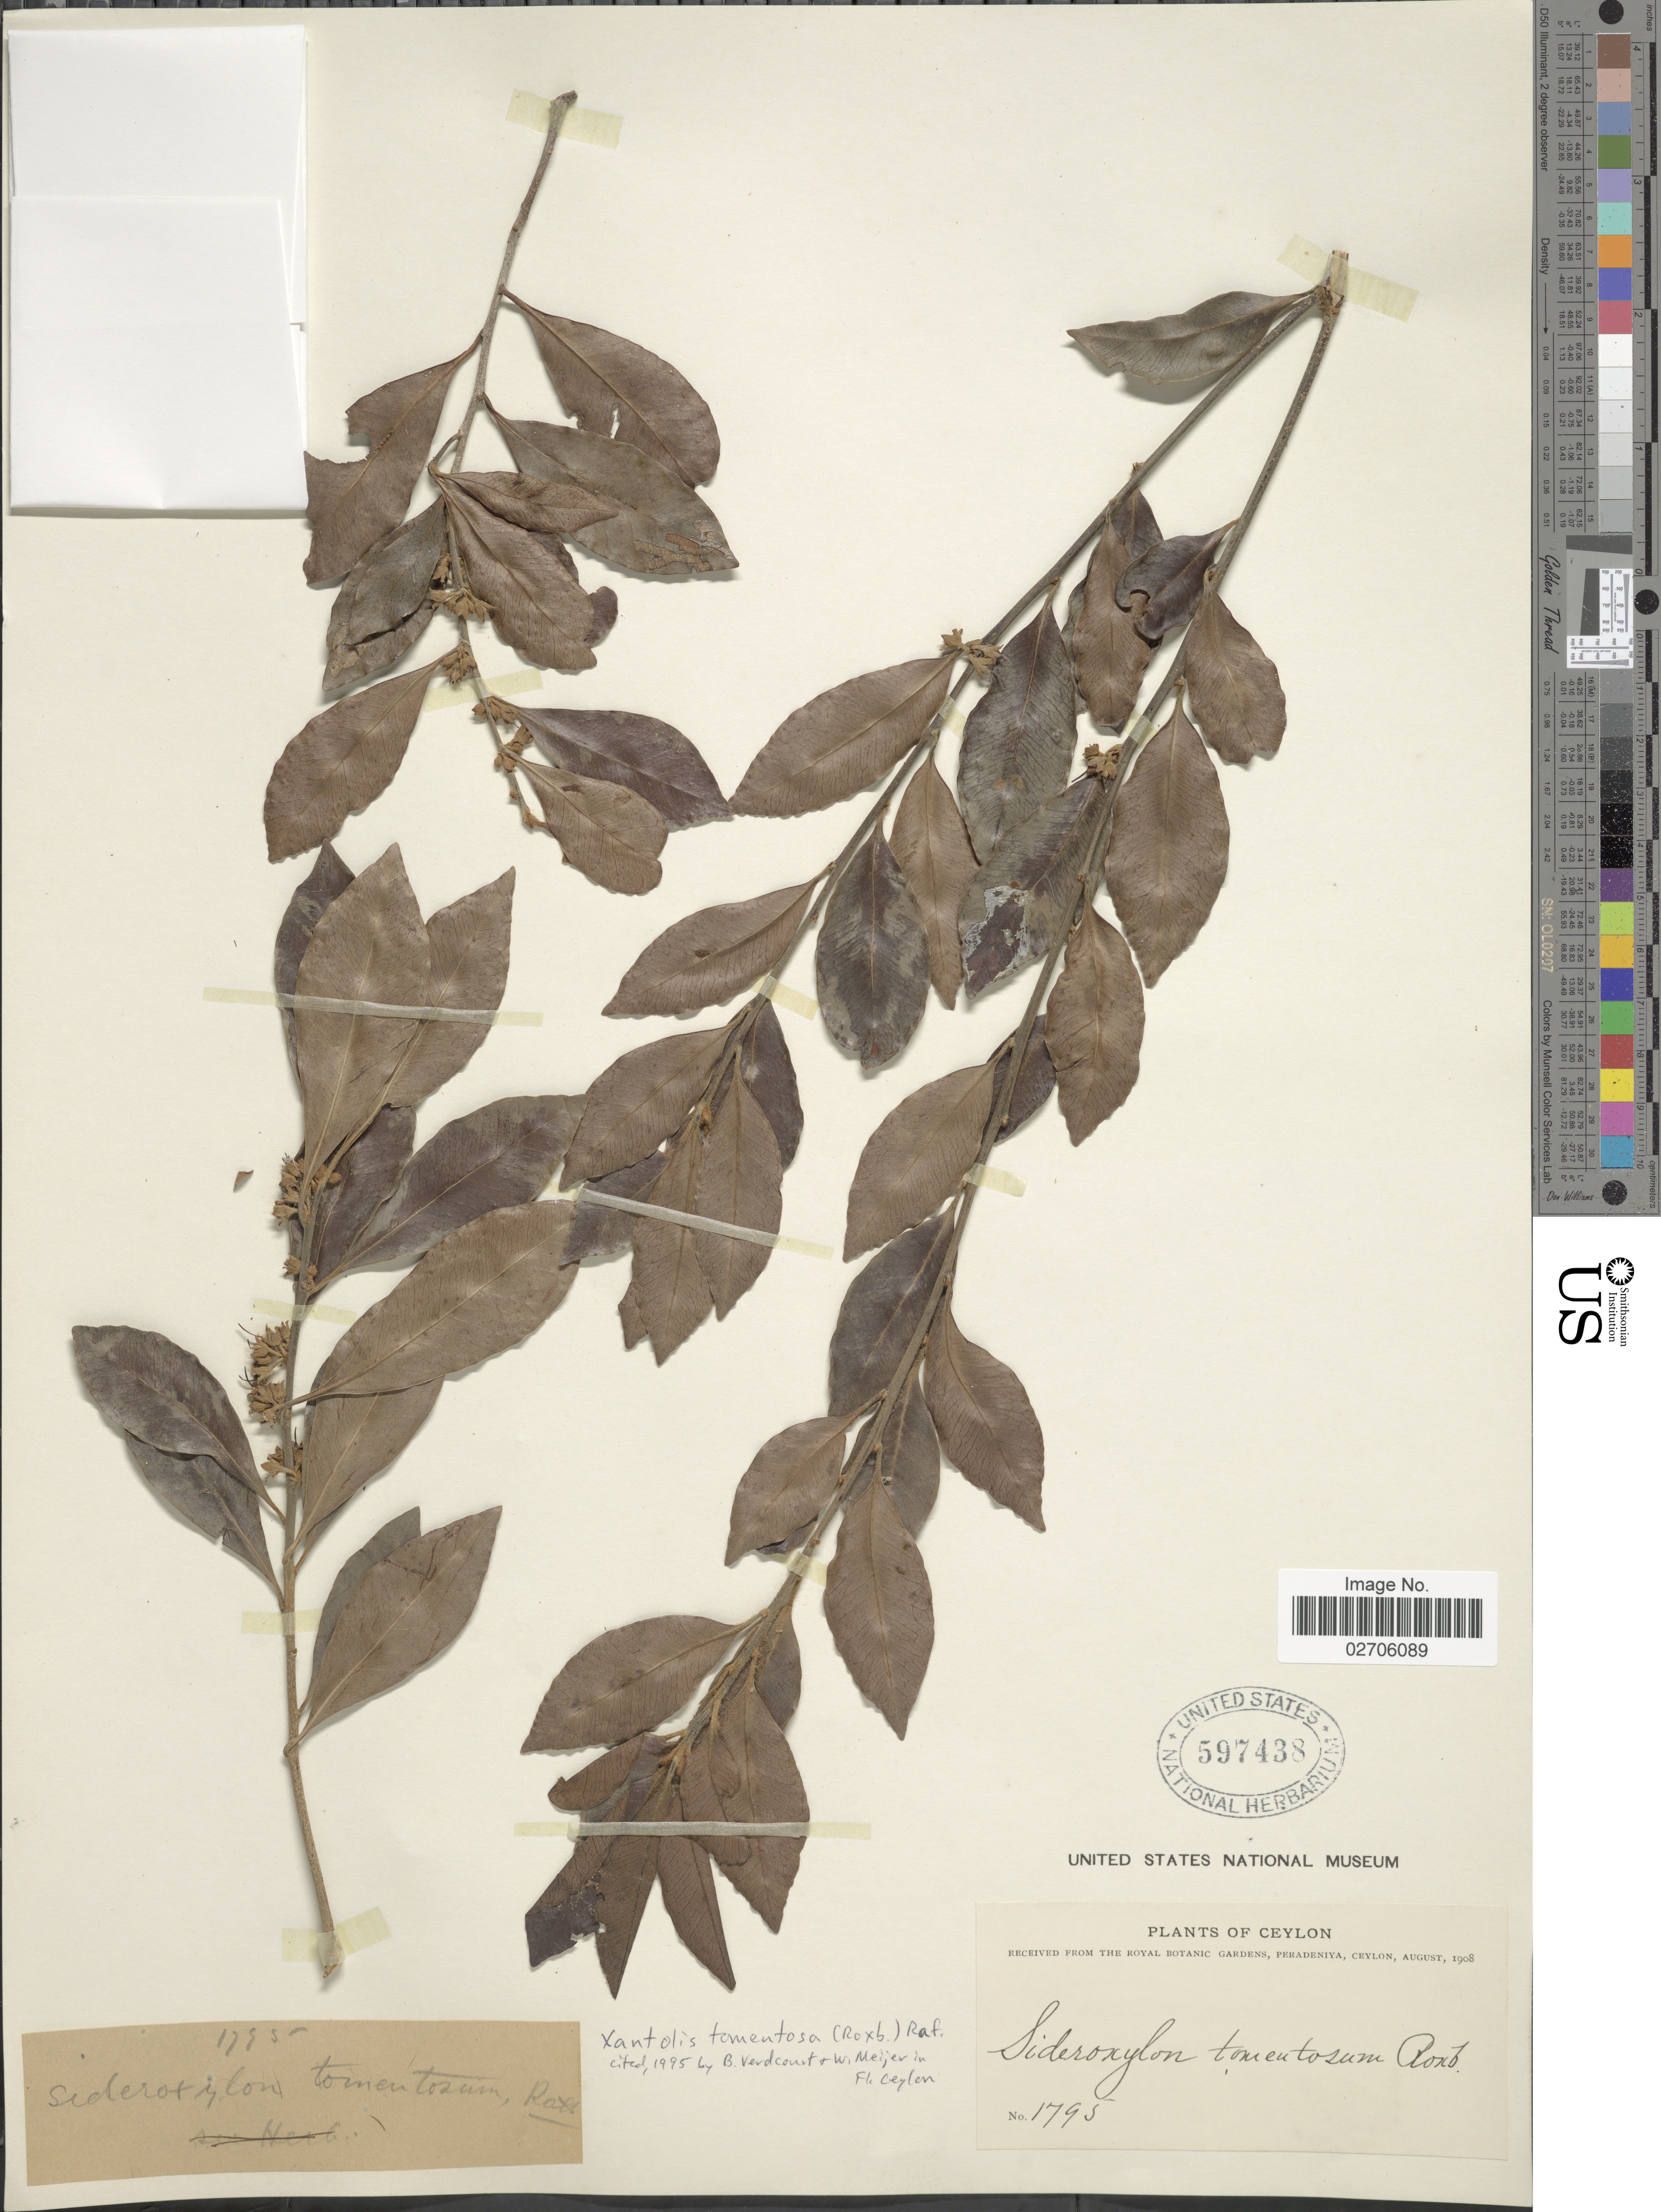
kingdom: Plantae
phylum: Tracheophyta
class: Magnoliopsida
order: Ericales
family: Sapotaceae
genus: Xantolis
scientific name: Xantolis tomentosa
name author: (Roxb.) Raf.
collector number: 1795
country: Sri Lanka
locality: Ceylon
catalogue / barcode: US 597438